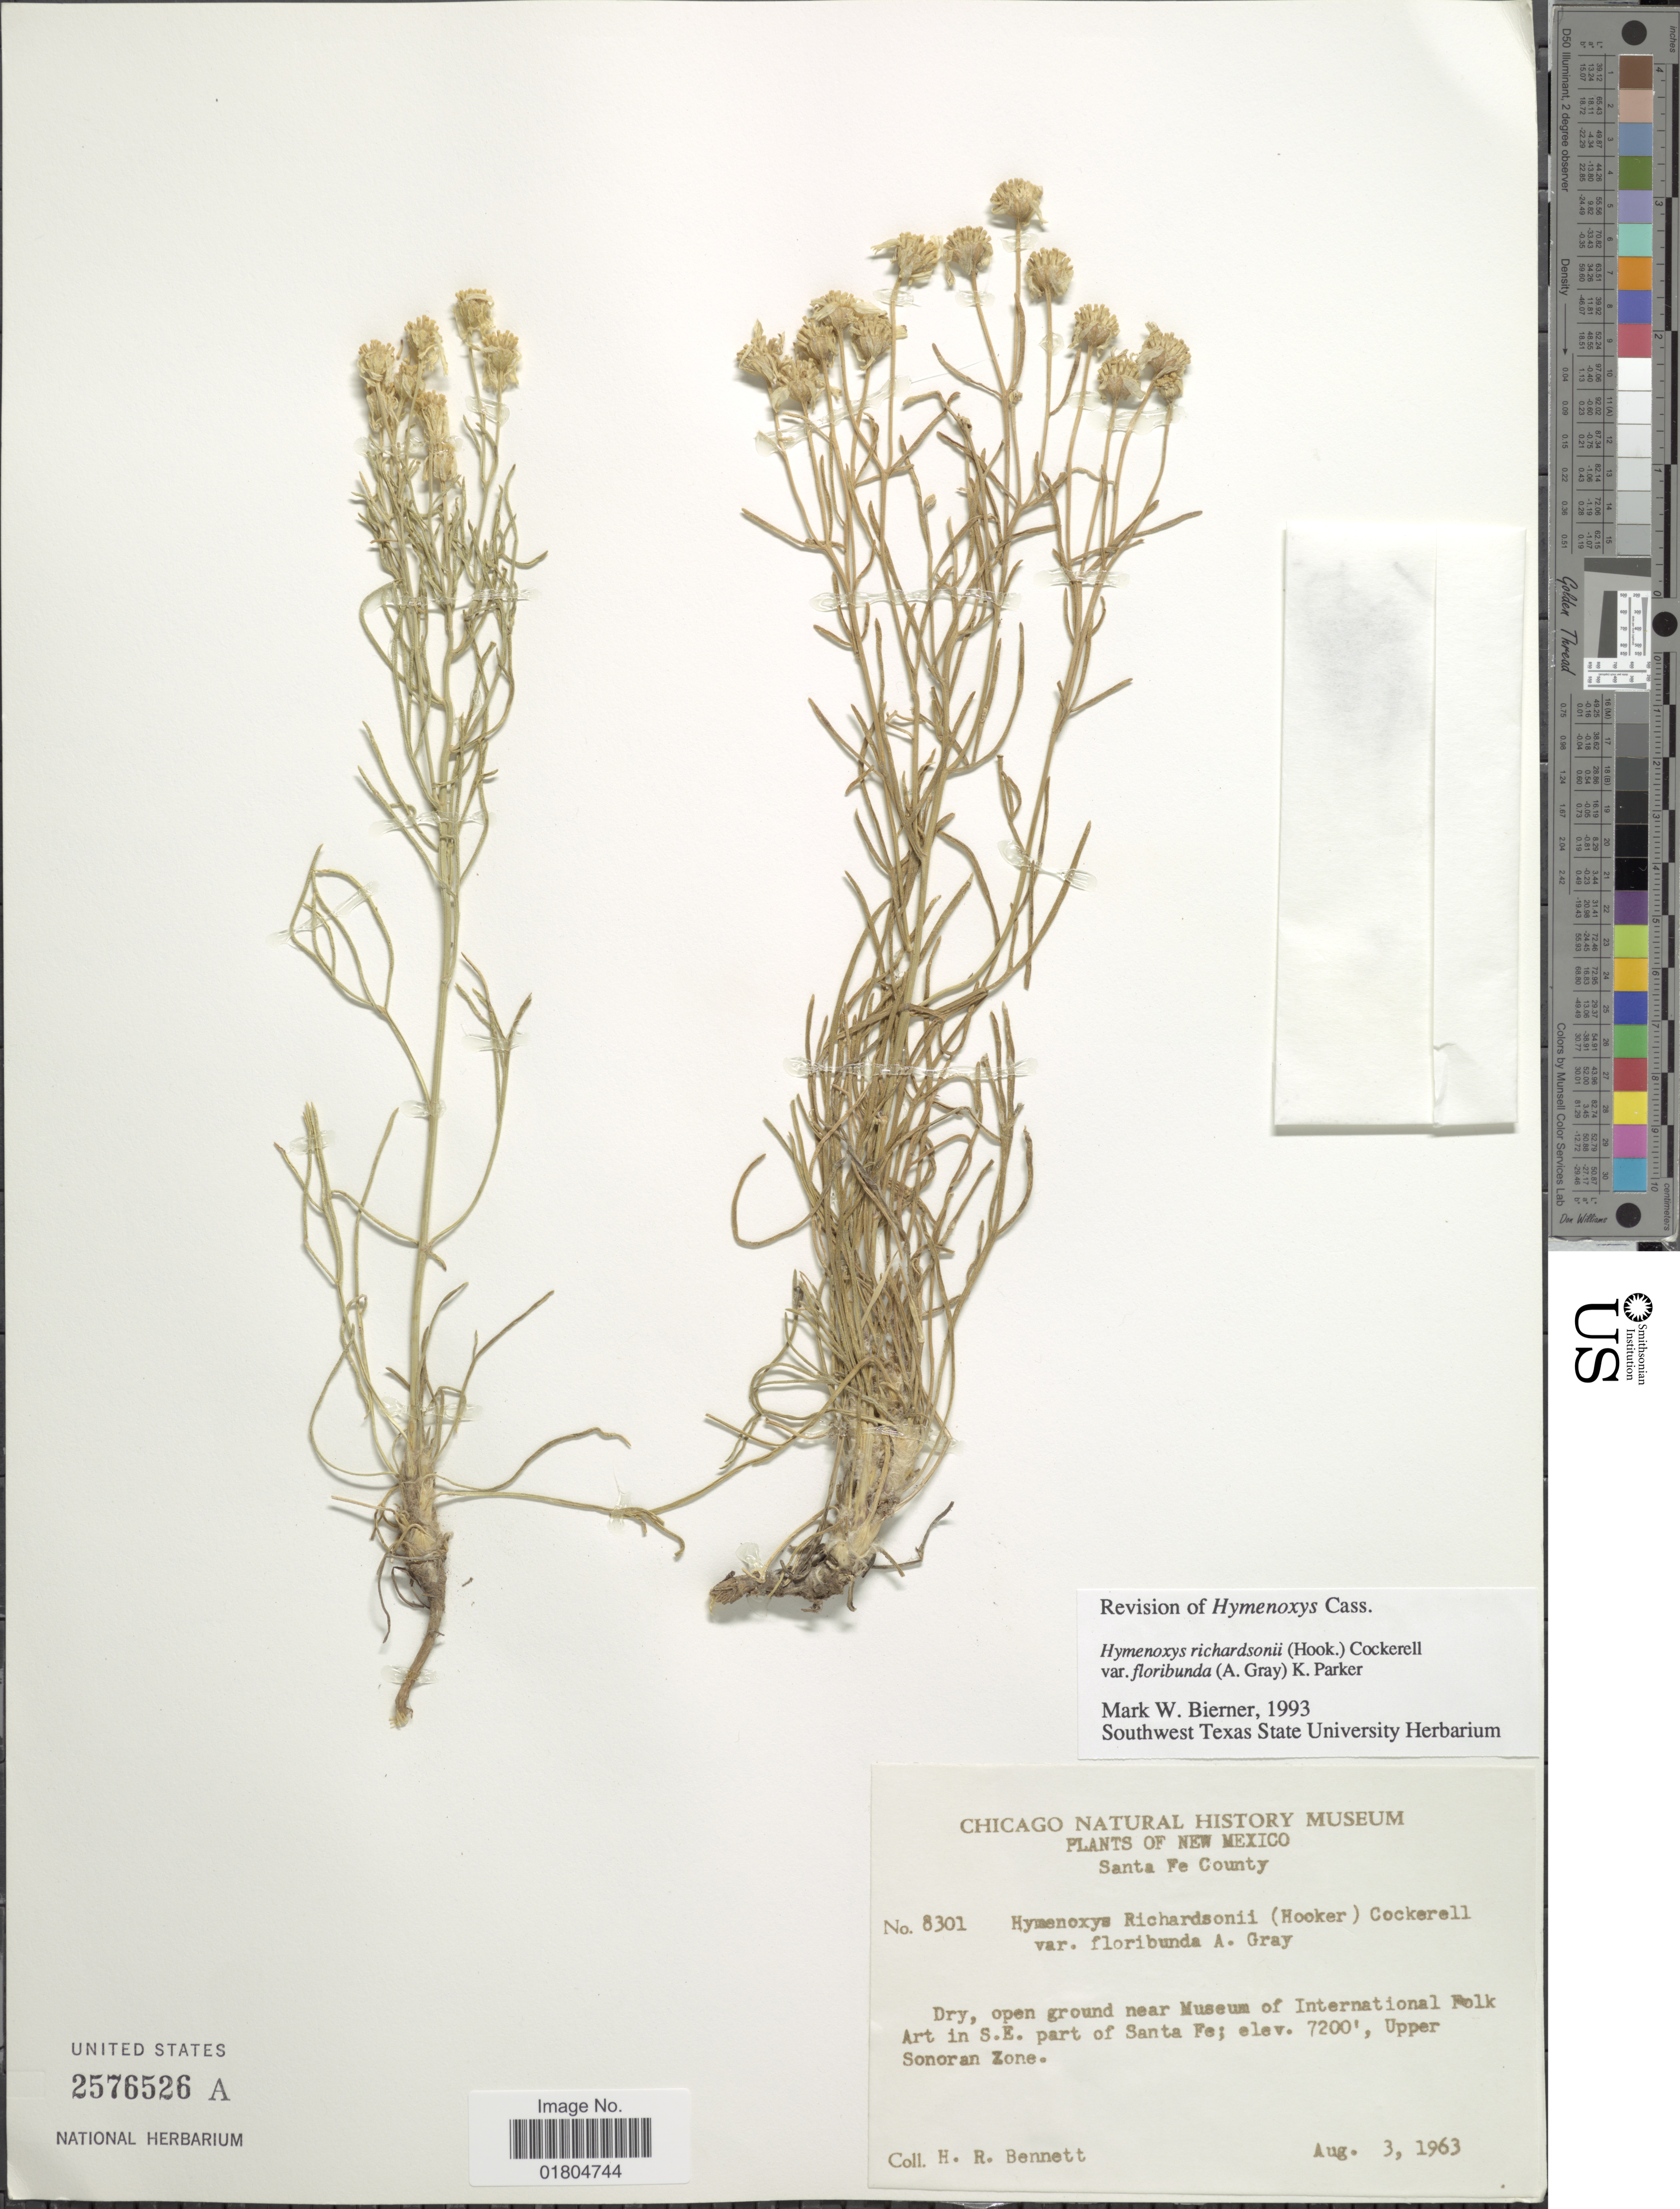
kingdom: Plantae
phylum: Tracheophyta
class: Magnoliopsida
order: Asterales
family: Asteraceae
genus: Hymenoxys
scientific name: Hymenoxys richardsonii var. floribunda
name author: (A. Gray) K.F. Parker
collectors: H. R. Bennett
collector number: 8301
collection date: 1963-08-03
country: United States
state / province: New Mexico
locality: Santa Fe County. near Museum of International Folk Art in S.E. part of Santa Fe. Upper Sonoran Zone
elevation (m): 2195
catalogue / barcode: US 2576526A